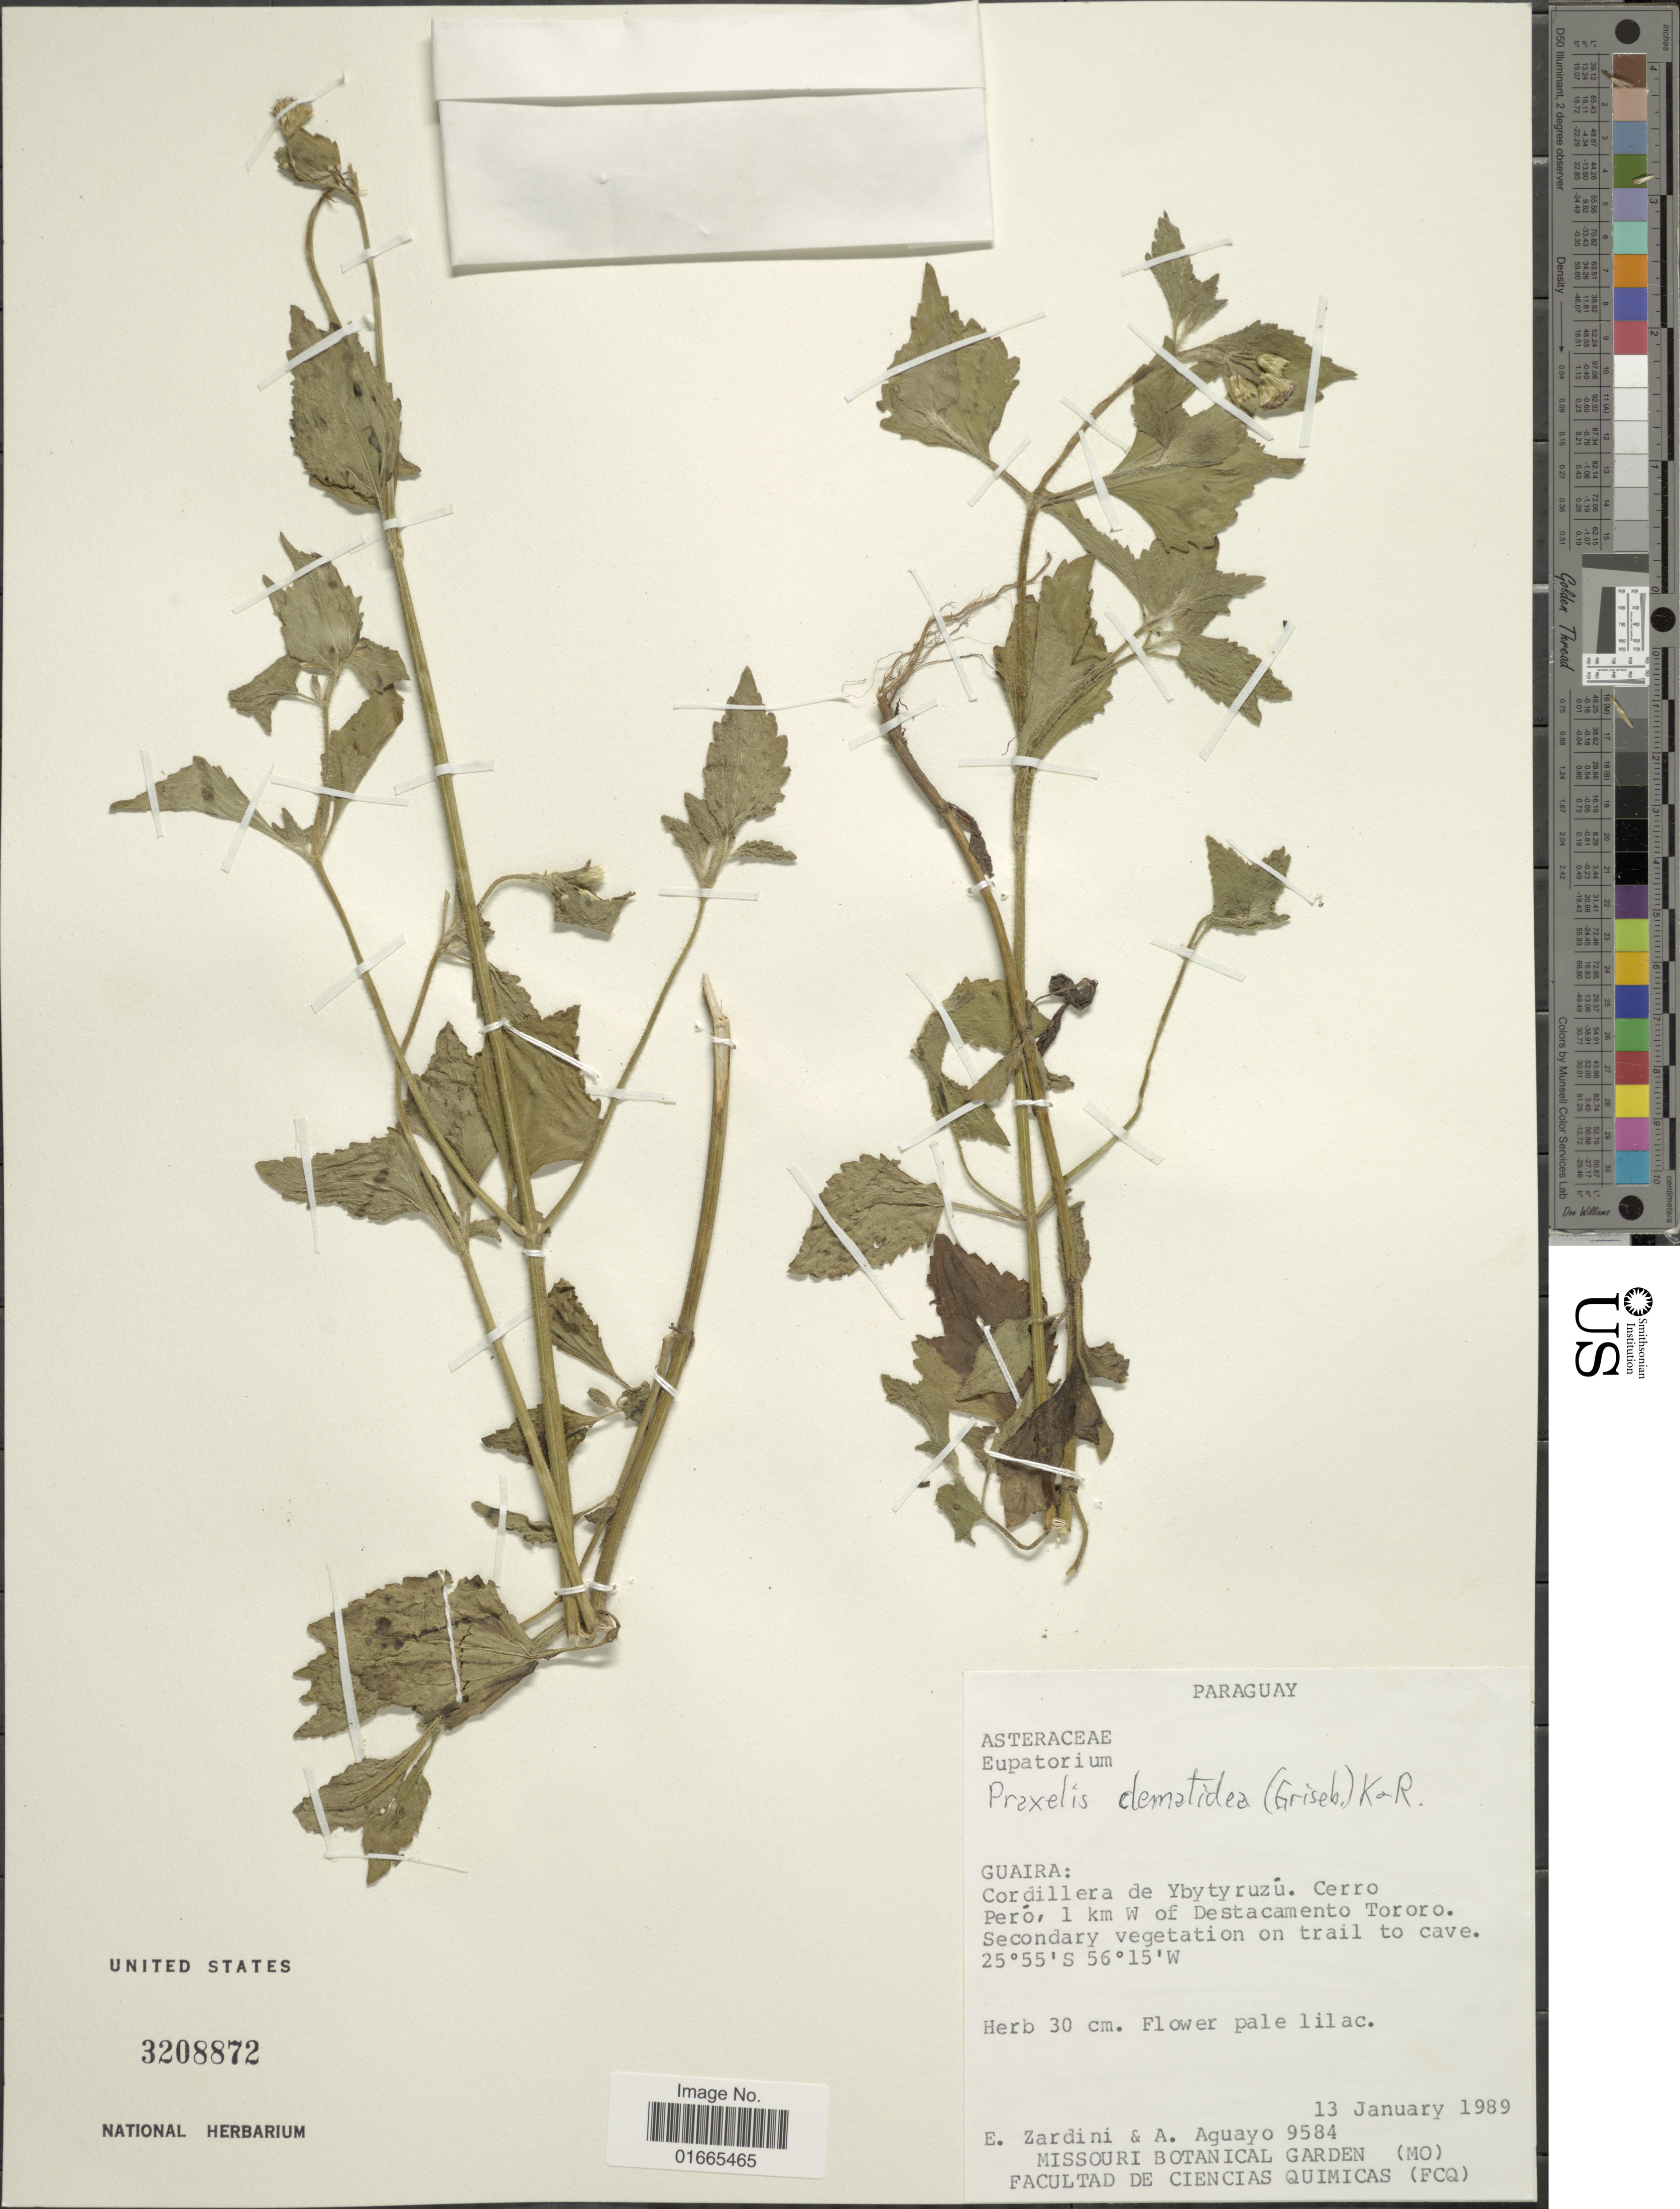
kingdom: Plantae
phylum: Tracheophyta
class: Magnoliopsida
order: Asterales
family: Asteraceae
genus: Praxelis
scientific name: Praxelis clematidea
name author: (Griseb.) R.M. King & H. Rob.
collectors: E. M. Zardini & A. Aguayo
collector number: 9584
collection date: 1989-01-13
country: Paraguay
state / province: Guaira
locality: Cordillera de Ybytyruzú. Cerro Peró, 1 km W of Destacamento Tororo. Secondary vegetation on trail to cave.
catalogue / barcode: US 3208872